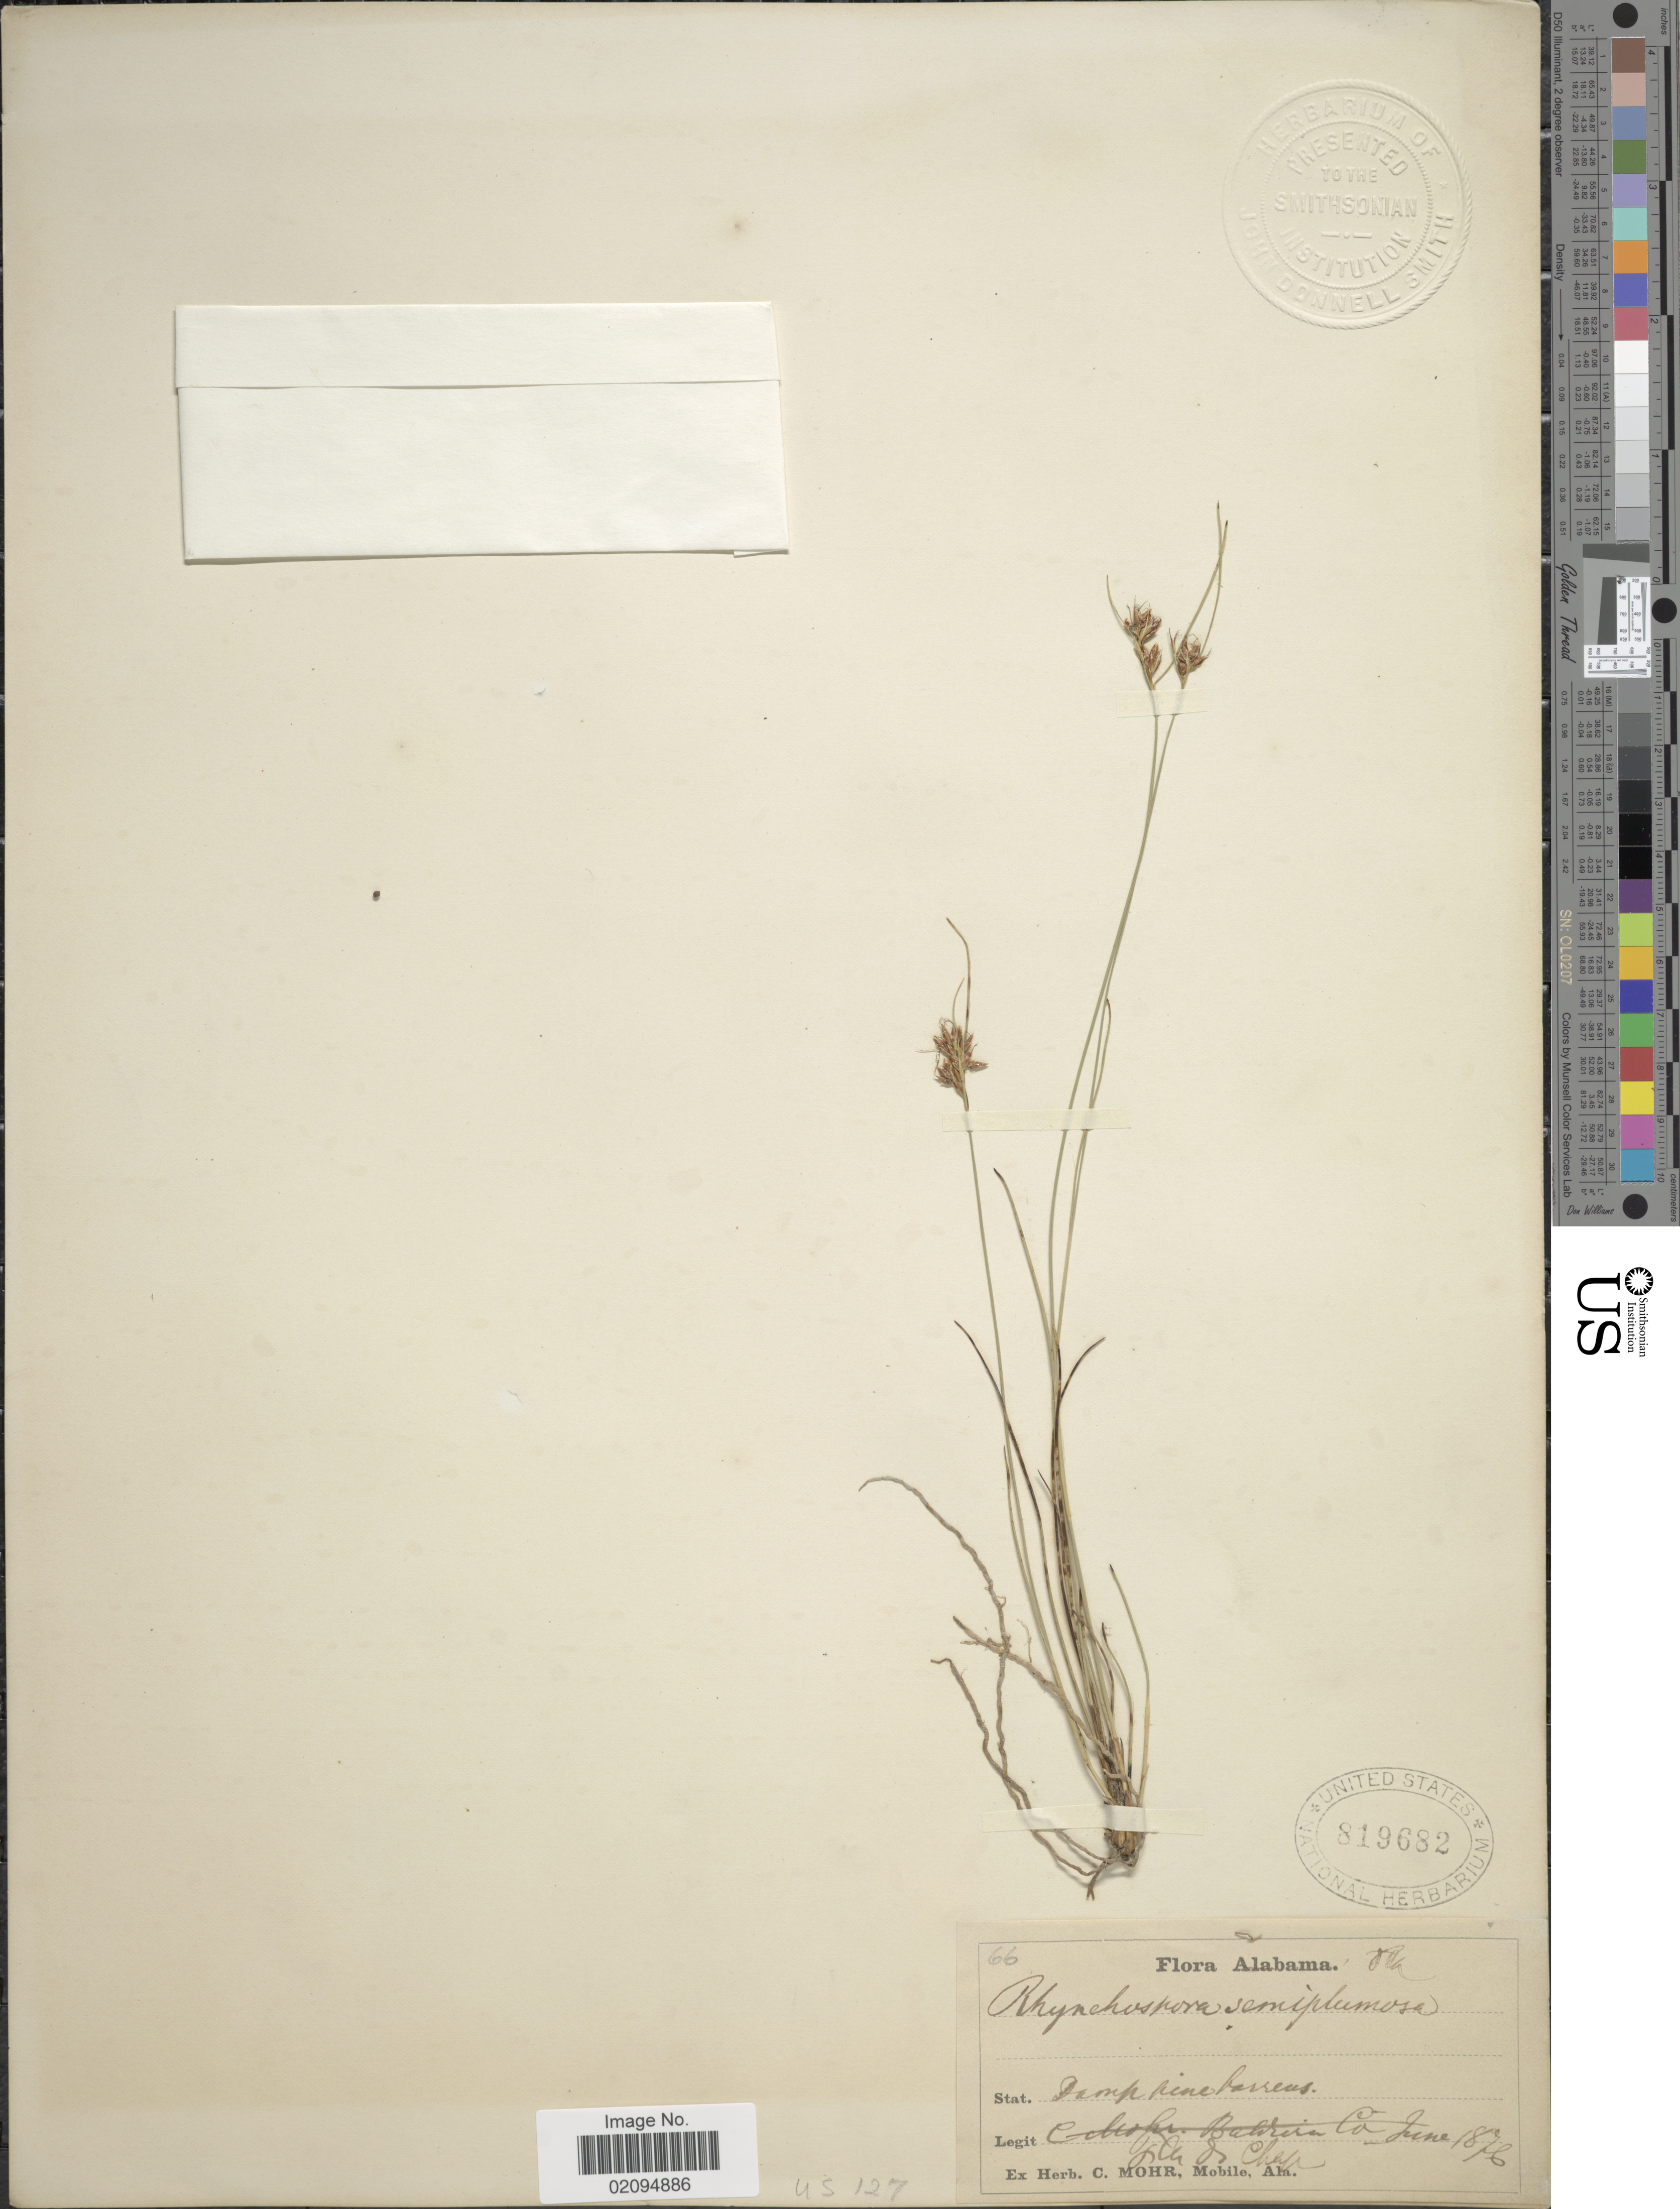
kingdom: Plantae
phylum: Tracheophyta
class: Liliopsida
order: Poales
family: Cyperaceae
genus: Rhynchospora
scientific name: Rhynchospora plumosa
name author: Elliott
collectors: Chap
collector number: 66?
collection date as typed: Transcribed d/m/y: 18/6/76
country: United States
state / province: Alabama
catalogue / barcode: US 819682